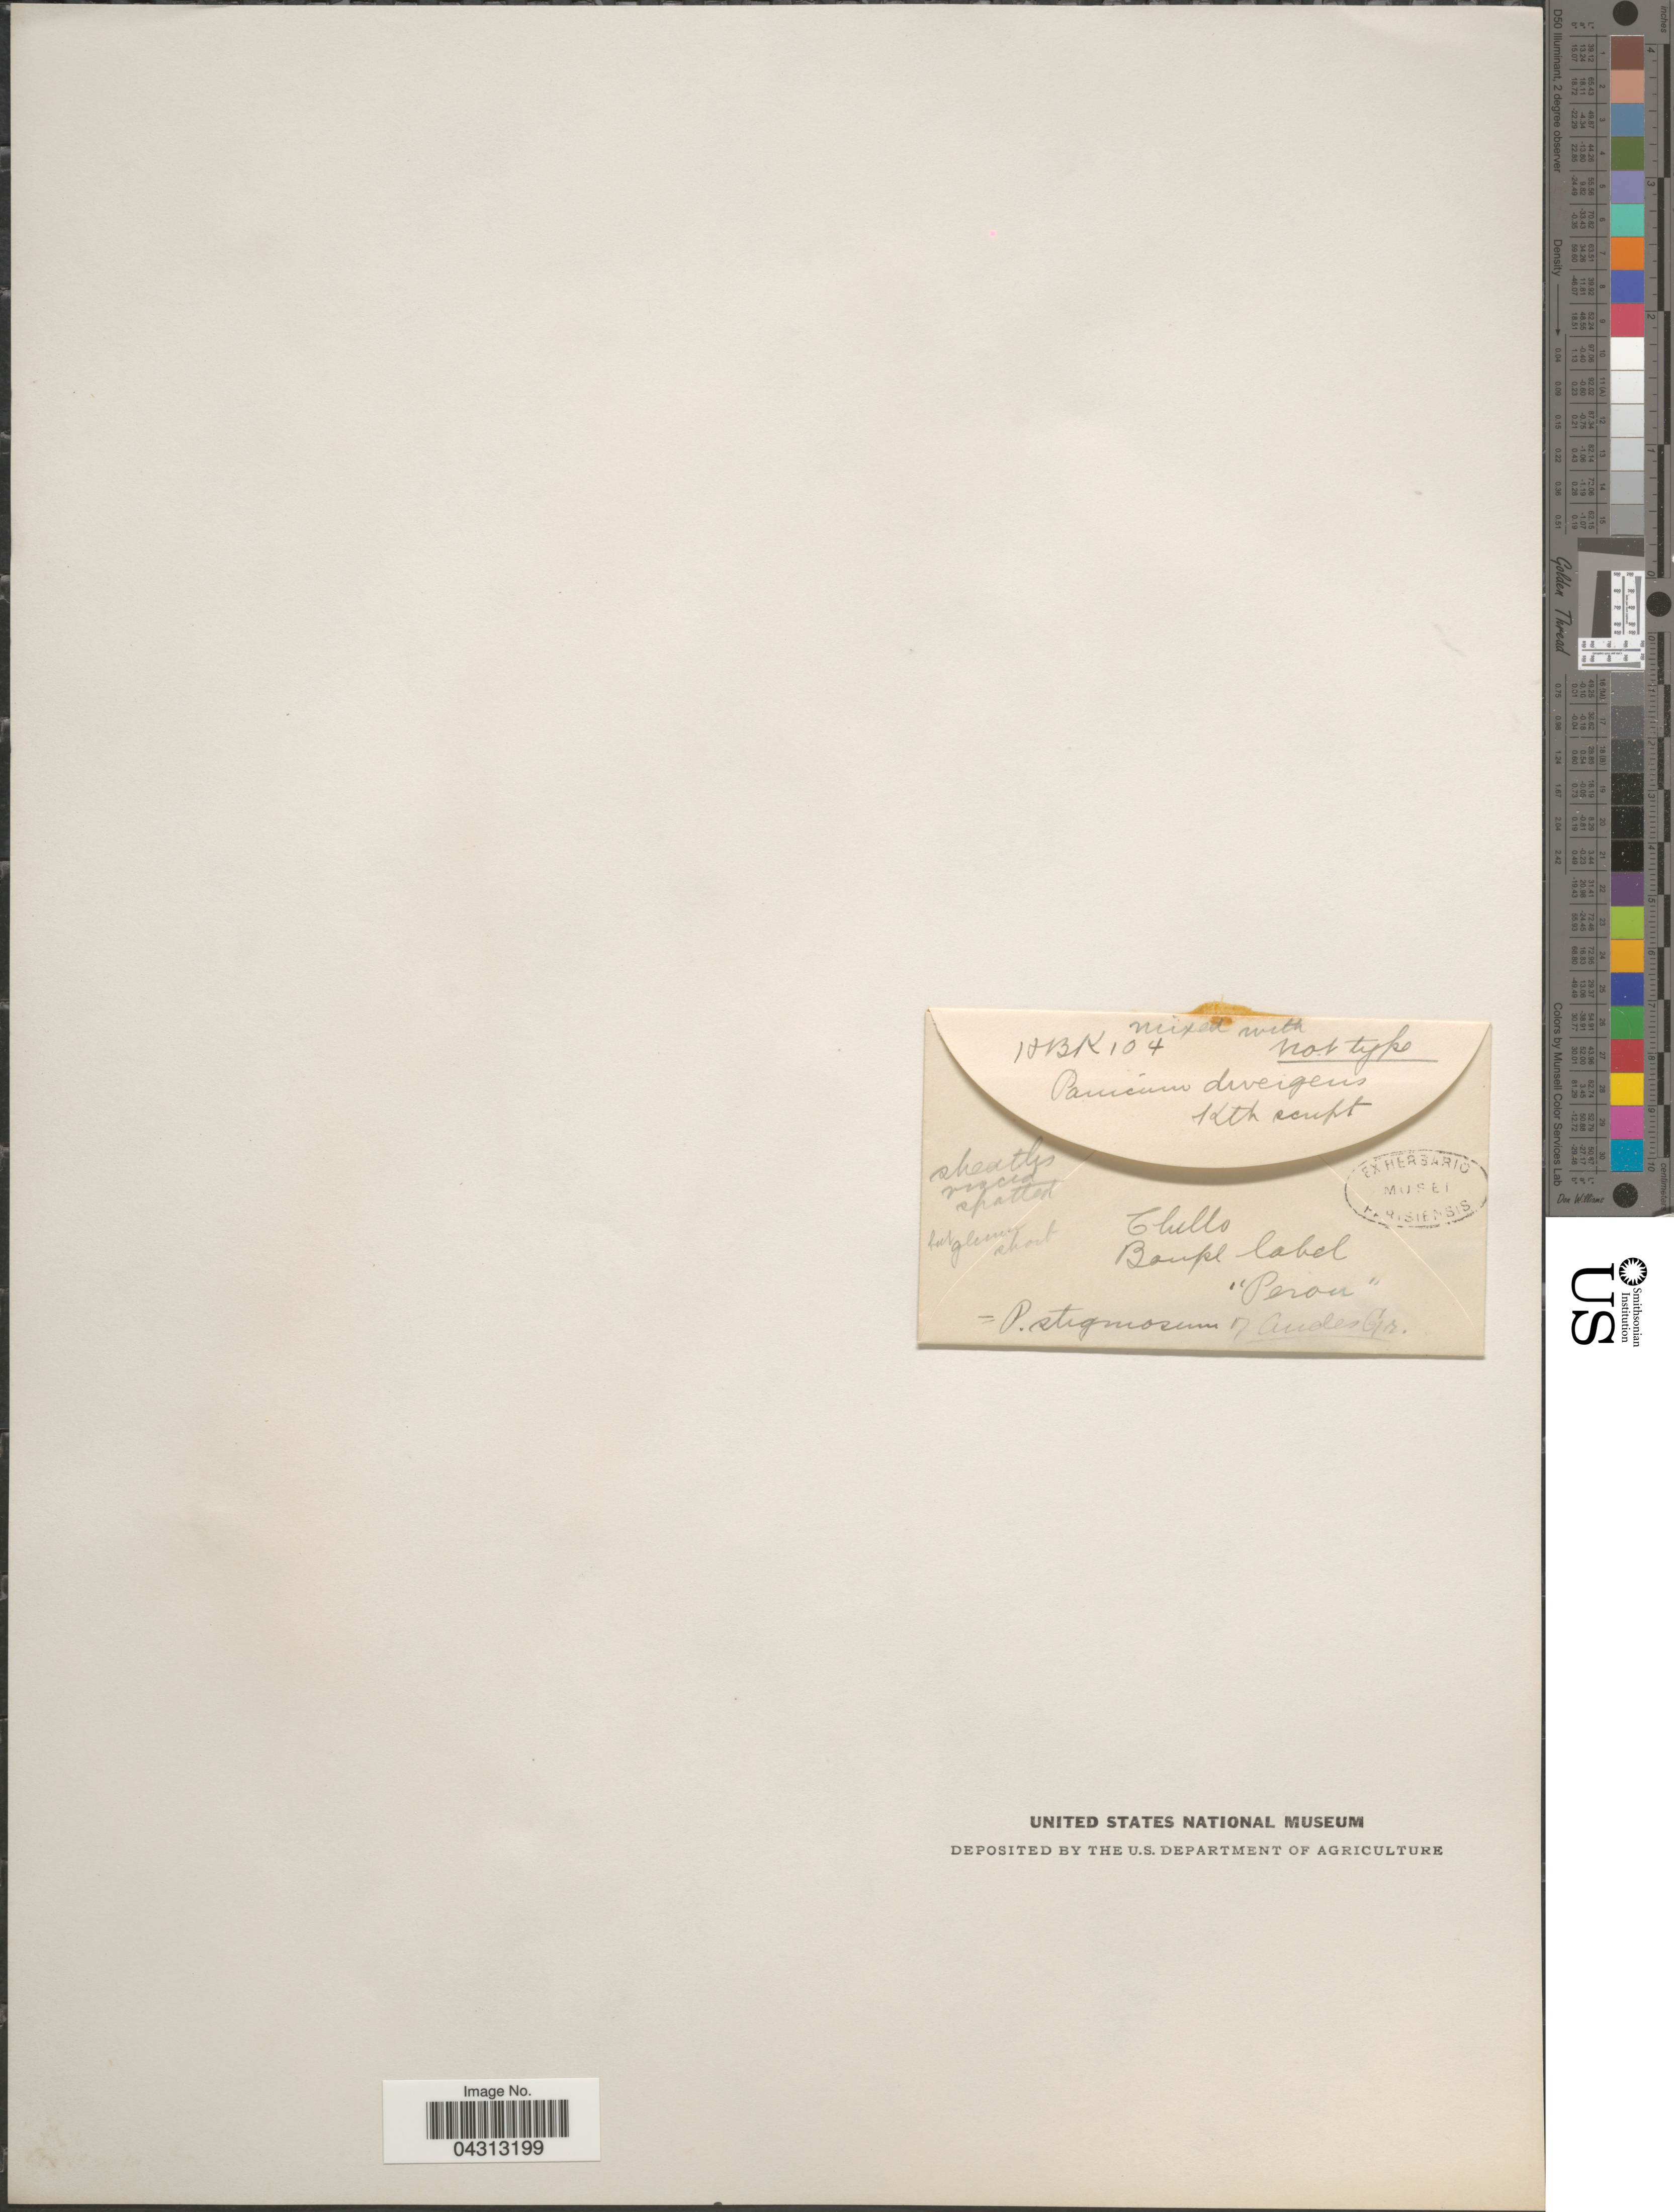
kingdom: Plantae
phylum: Tracheophyta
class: Liliopsida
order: Poales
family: Poaceae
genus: Dichanthelium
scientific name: Dichanthelium stigmosum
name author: (Trin.) Zuloaga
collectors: H. K.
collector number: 104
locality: Chillo [unsure placement].